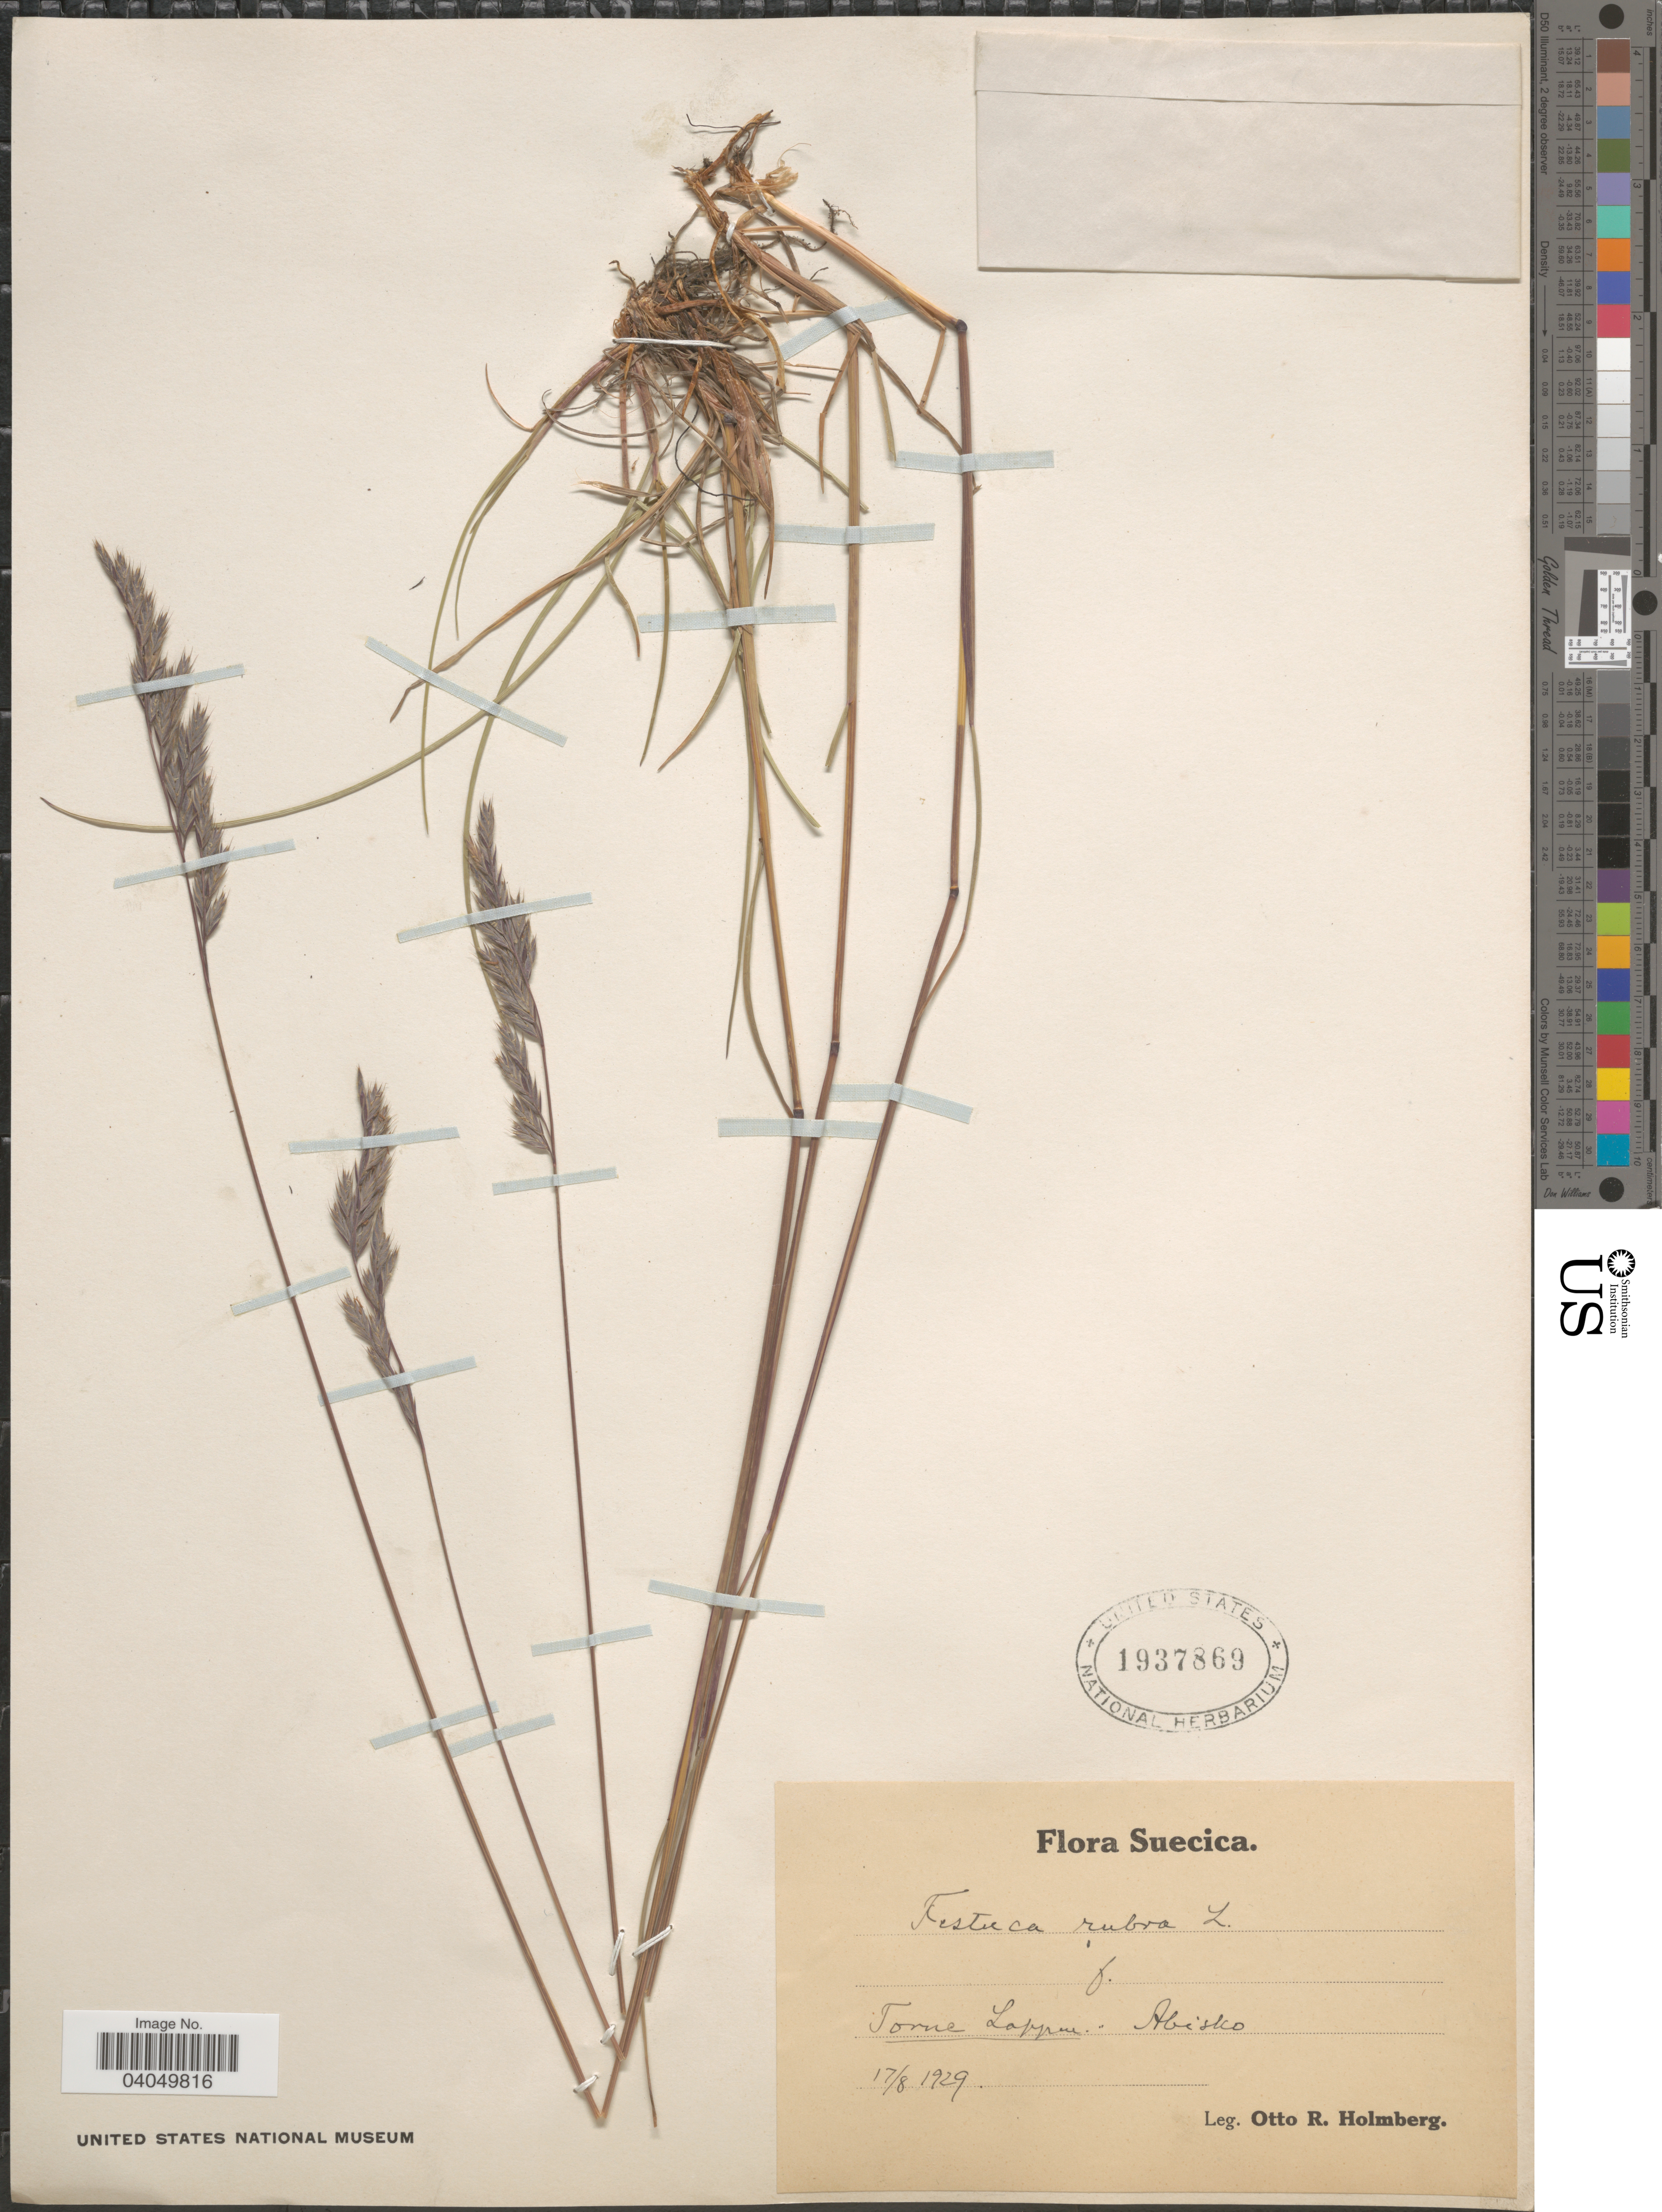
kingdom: Plantae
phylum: Tracheophyta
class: Liliopsida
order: Poales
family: Poaceae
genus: Festuca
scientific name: Festuca rubra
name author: L.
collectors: O. Holmberg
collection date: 1929-08-17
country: Sweden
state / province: Norrbotten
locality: Suecica. Torne Lappm. Abisko.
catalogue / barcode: US 1937869